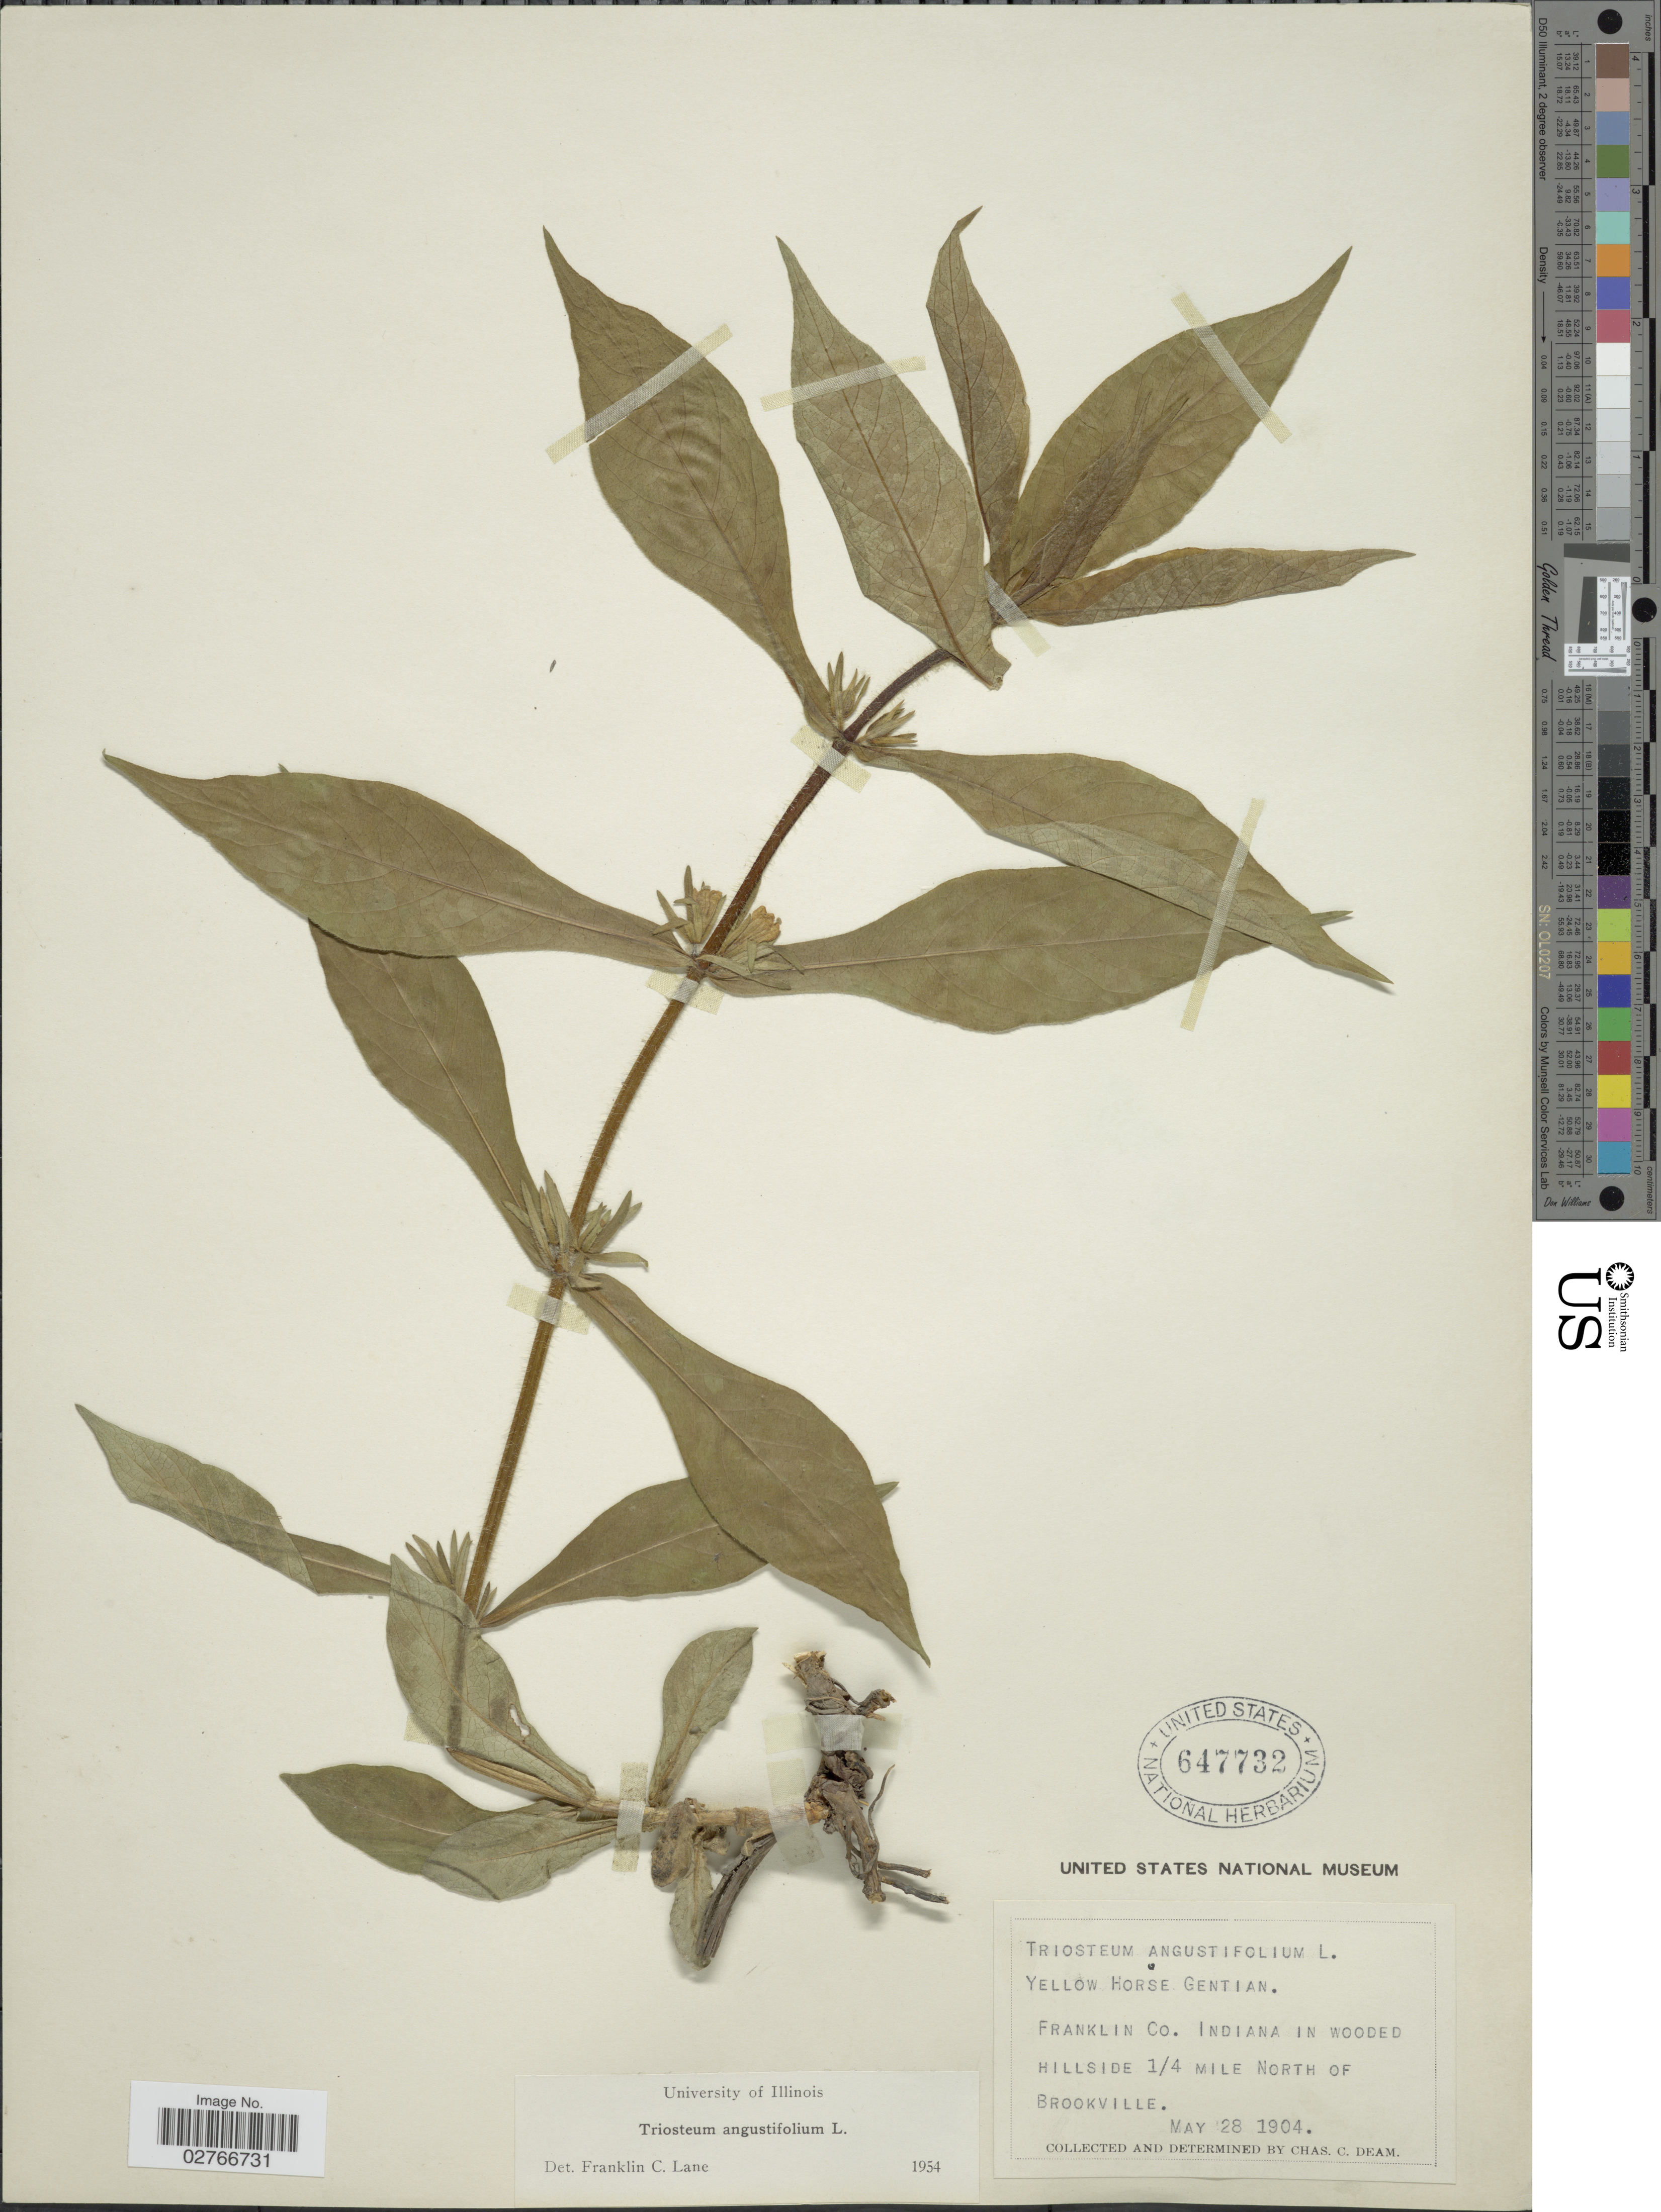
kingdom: Plantae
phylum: Tracheophyta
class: Magnoliopsida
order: Dipsacales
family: Caprifoliaceae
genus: Triosteum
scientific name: Triosteum angustifolium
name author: L.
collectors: C. C. Deam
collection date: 1904-05-28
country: United States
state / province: Indiana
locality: Franklin Co. Indiana in wooded hillside 1/4 mile North of Brookville.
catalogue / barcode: US 647732